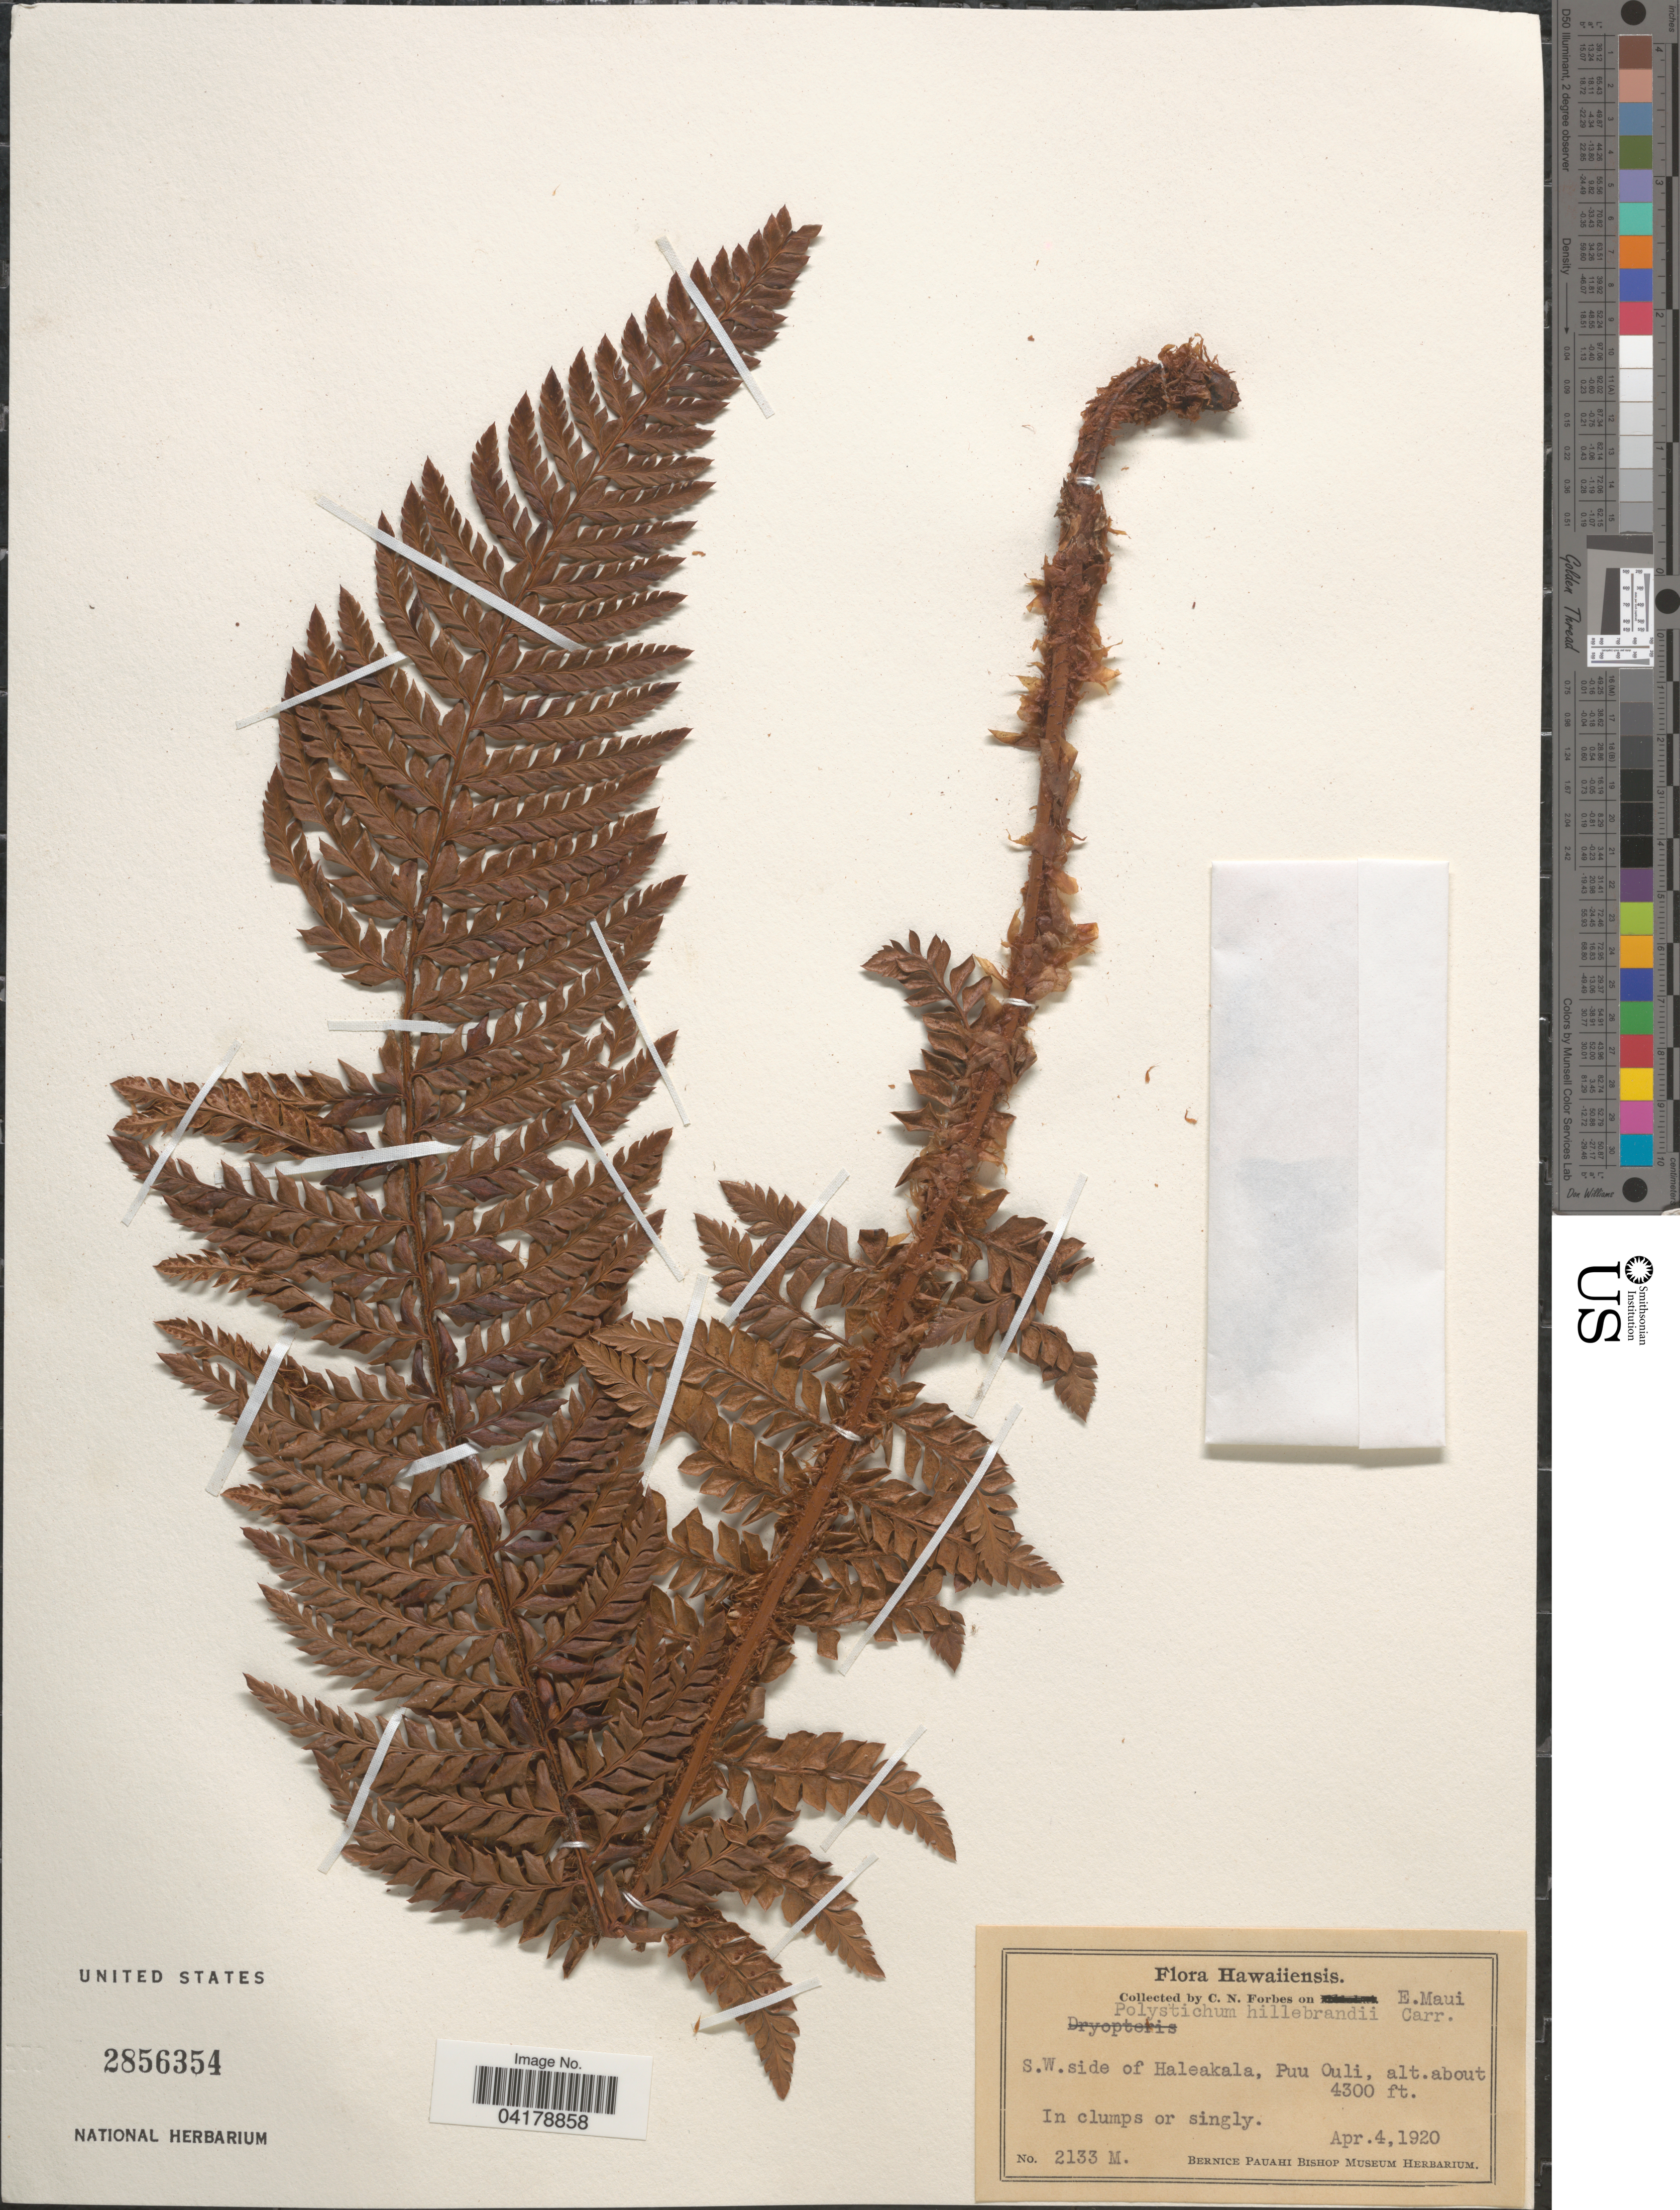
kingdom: Plantae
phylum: Tracheophyta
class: Polypodiopsida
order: Polypodiales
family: Dryopteridaceae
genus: Polystichum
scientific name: Polystichum hillebrandii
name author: Carruth.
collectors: C. N. Forbes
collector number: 2133M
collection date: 1920-04-04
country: United States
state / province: Hawaii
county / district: Maui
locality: E. Maui. S.W. side of Haleakala, Puu Ouli.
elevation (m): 1311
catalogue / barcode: US 2856354